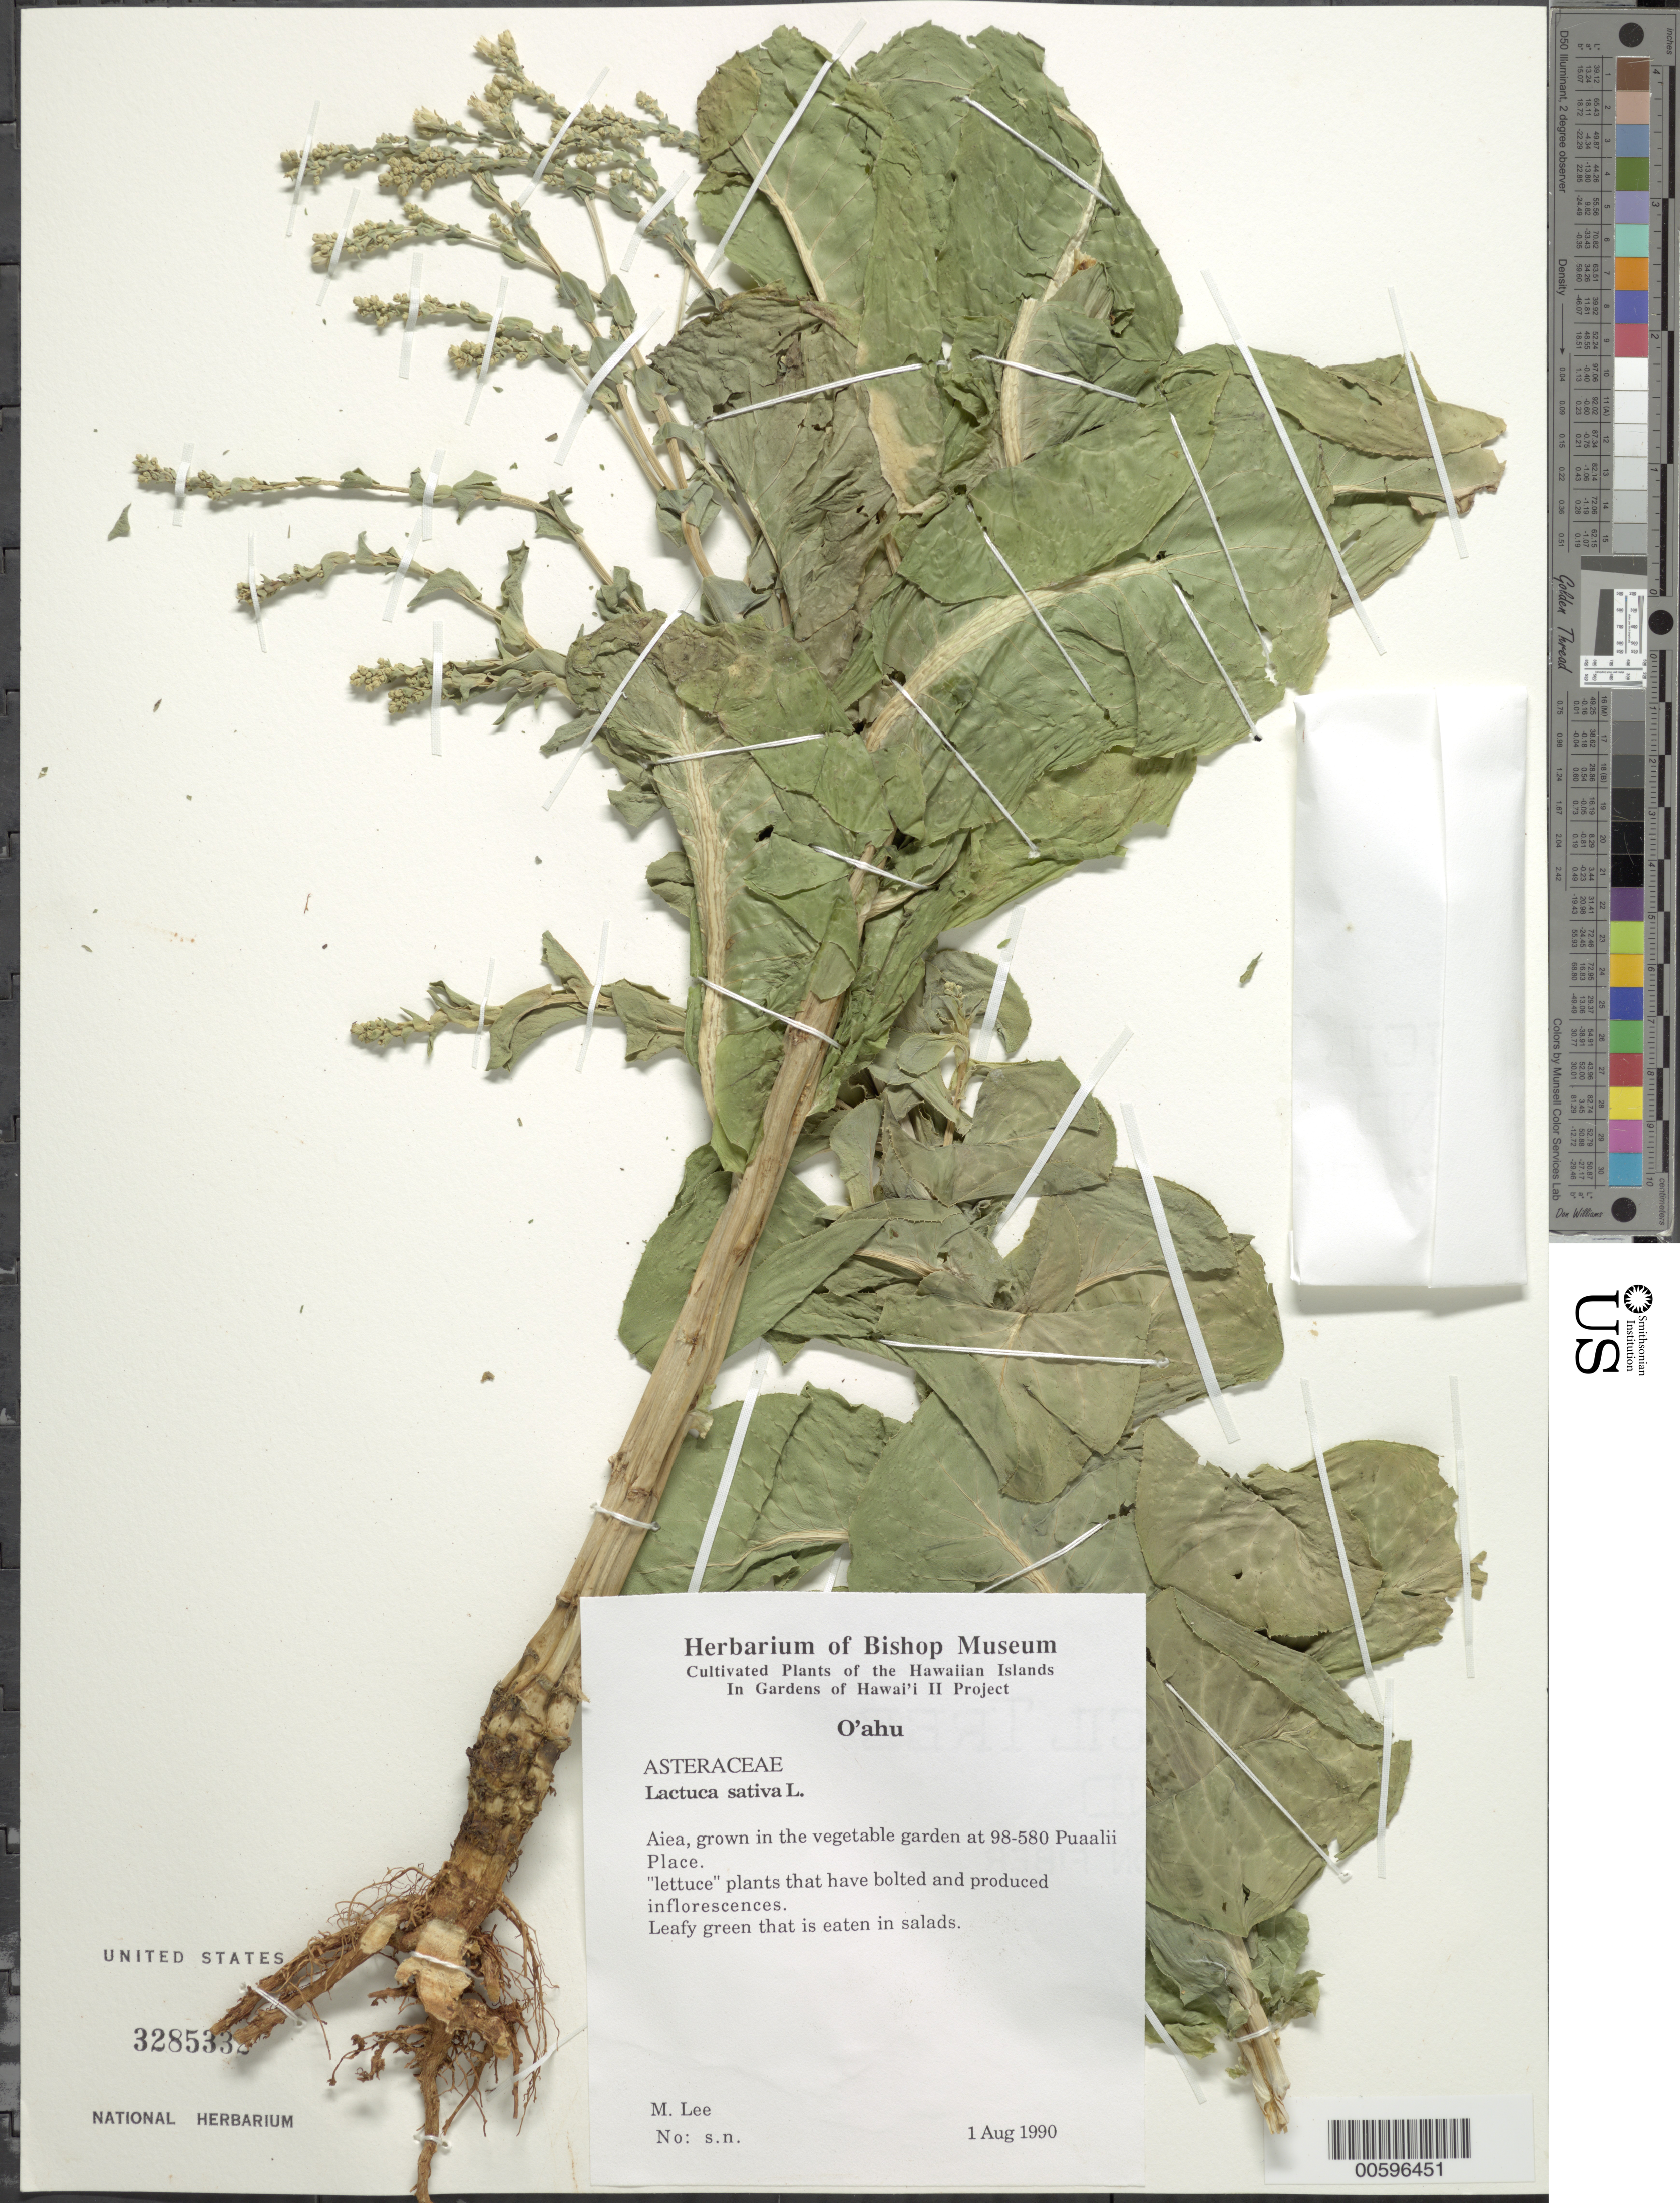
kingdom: Plantae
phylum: Tracheophyta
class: Magnoliopsida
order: Asterales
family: Asteraceae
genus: Lactuca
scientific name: Lactuca sativa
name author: L.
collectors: M. Lee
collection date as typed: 1 Aug 1990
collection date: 1990-08-01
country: United States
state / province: Hawaii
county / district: Honolulu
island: Oahu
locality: Vegetable garden at 98-580 Puaalii Place.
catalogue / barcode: US 3285332